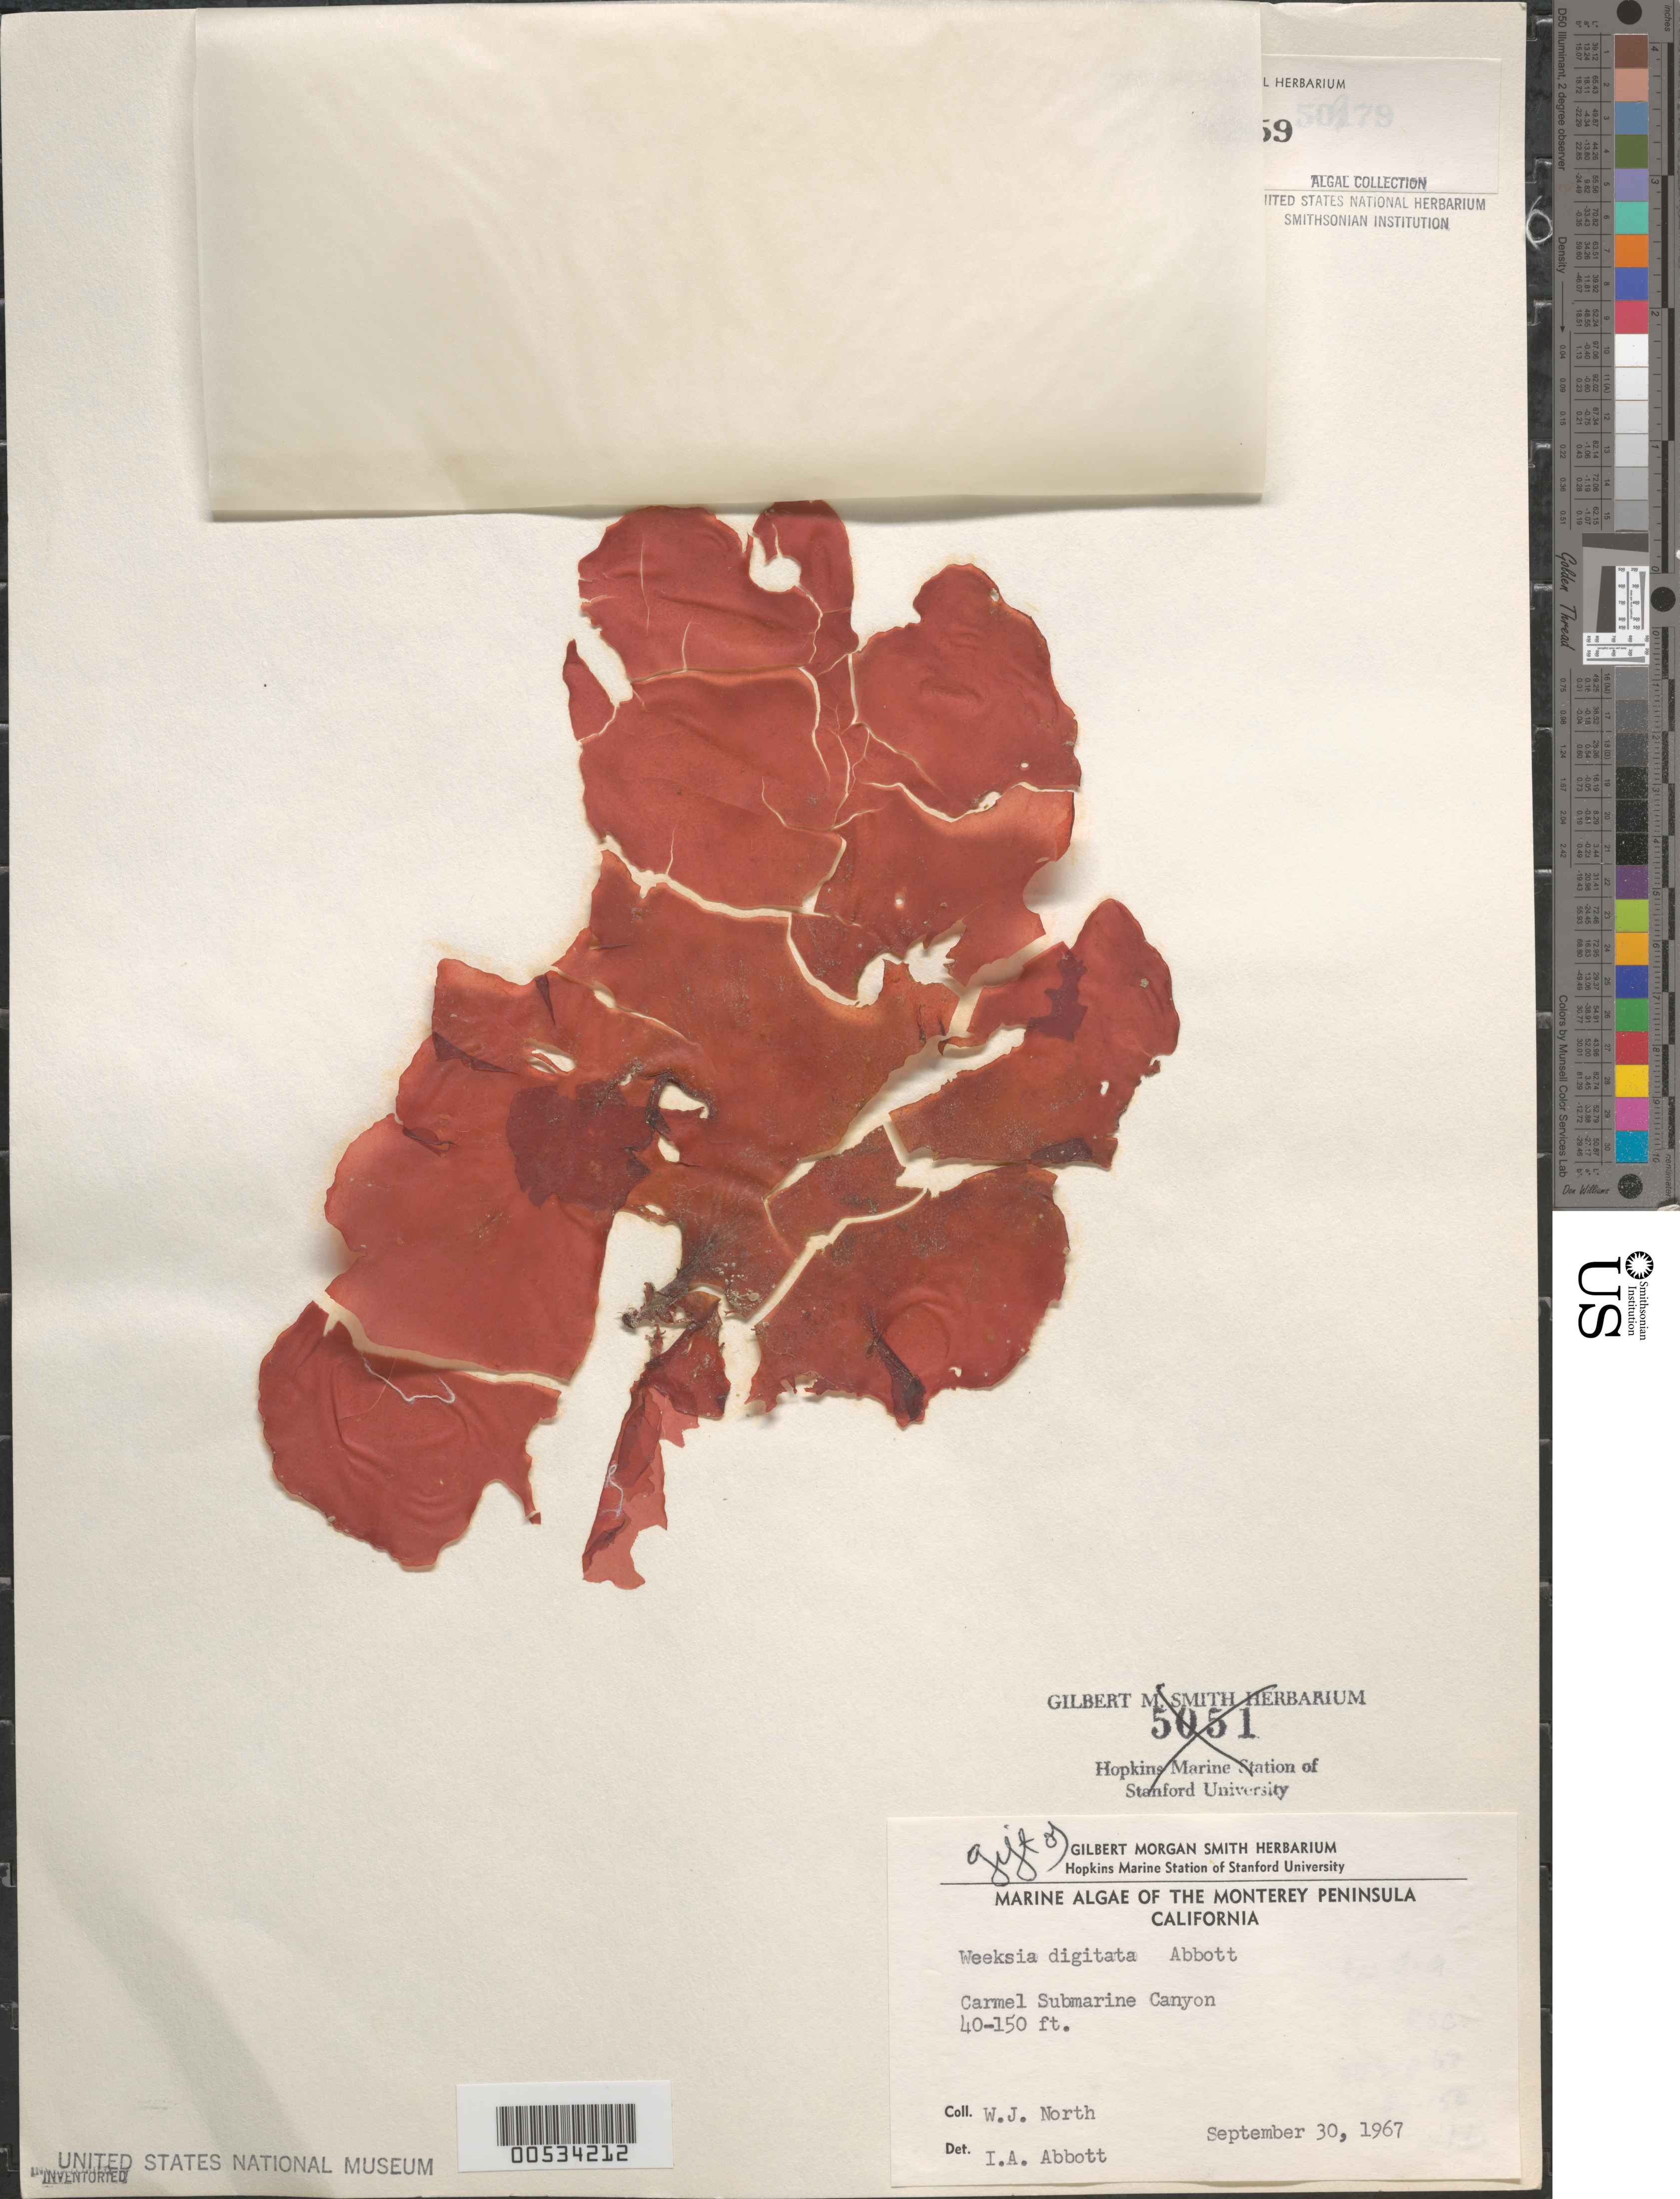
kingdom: Plantae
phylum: Rhodophyta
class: Florideophyceae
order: Gigartinales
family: Dumontiaceae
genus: Weeksia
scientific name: Weeksia digitata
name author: I.A. Abbott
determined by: Abbott, Isabella A.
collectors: W. North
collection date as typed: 30 Sep 1967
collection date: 1967-09-30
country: United States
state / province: California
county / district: Monterey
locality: Carmel Submarine Canyon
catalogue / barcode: US 51059